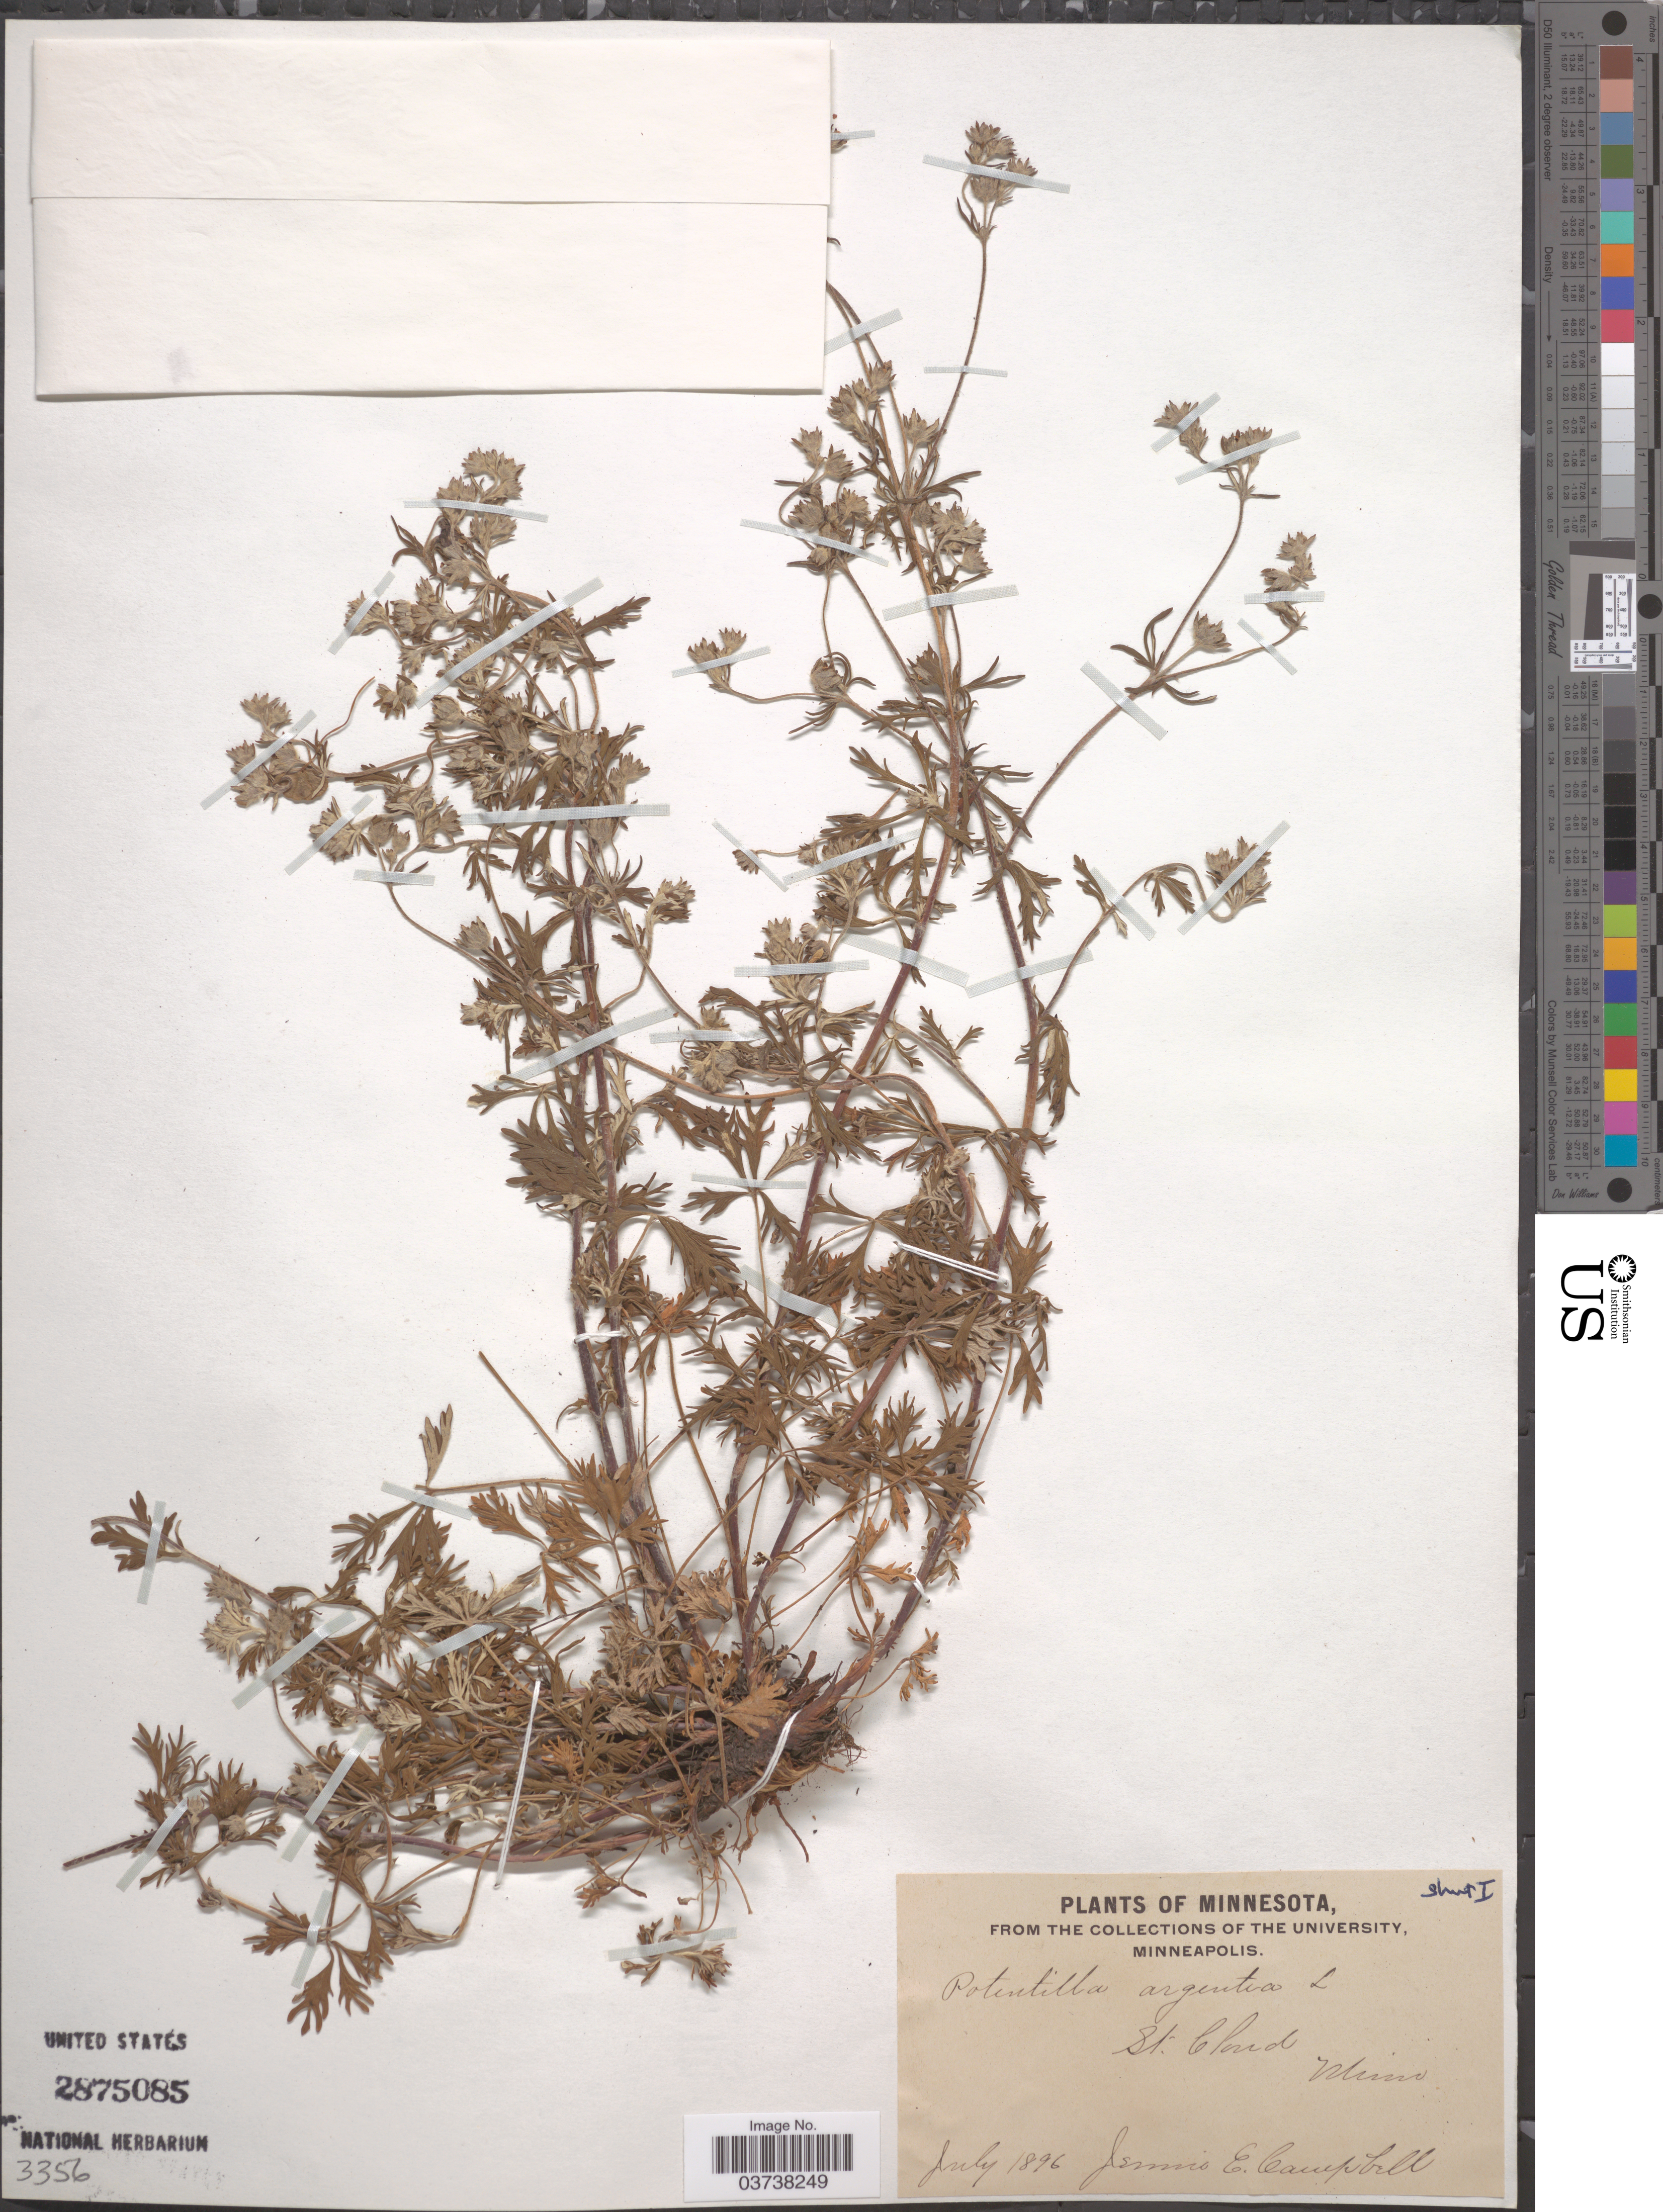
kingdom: Plantae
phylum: Tracheophyta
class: Magnoliopsida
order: Rosales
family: Rosaceae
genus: Potentilla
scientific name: Potentilla argentea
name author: L.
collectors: J. E. Campbell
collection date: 1896-07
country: United States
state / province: Minnesota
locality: St. Cloud.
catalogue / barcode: US 2875085